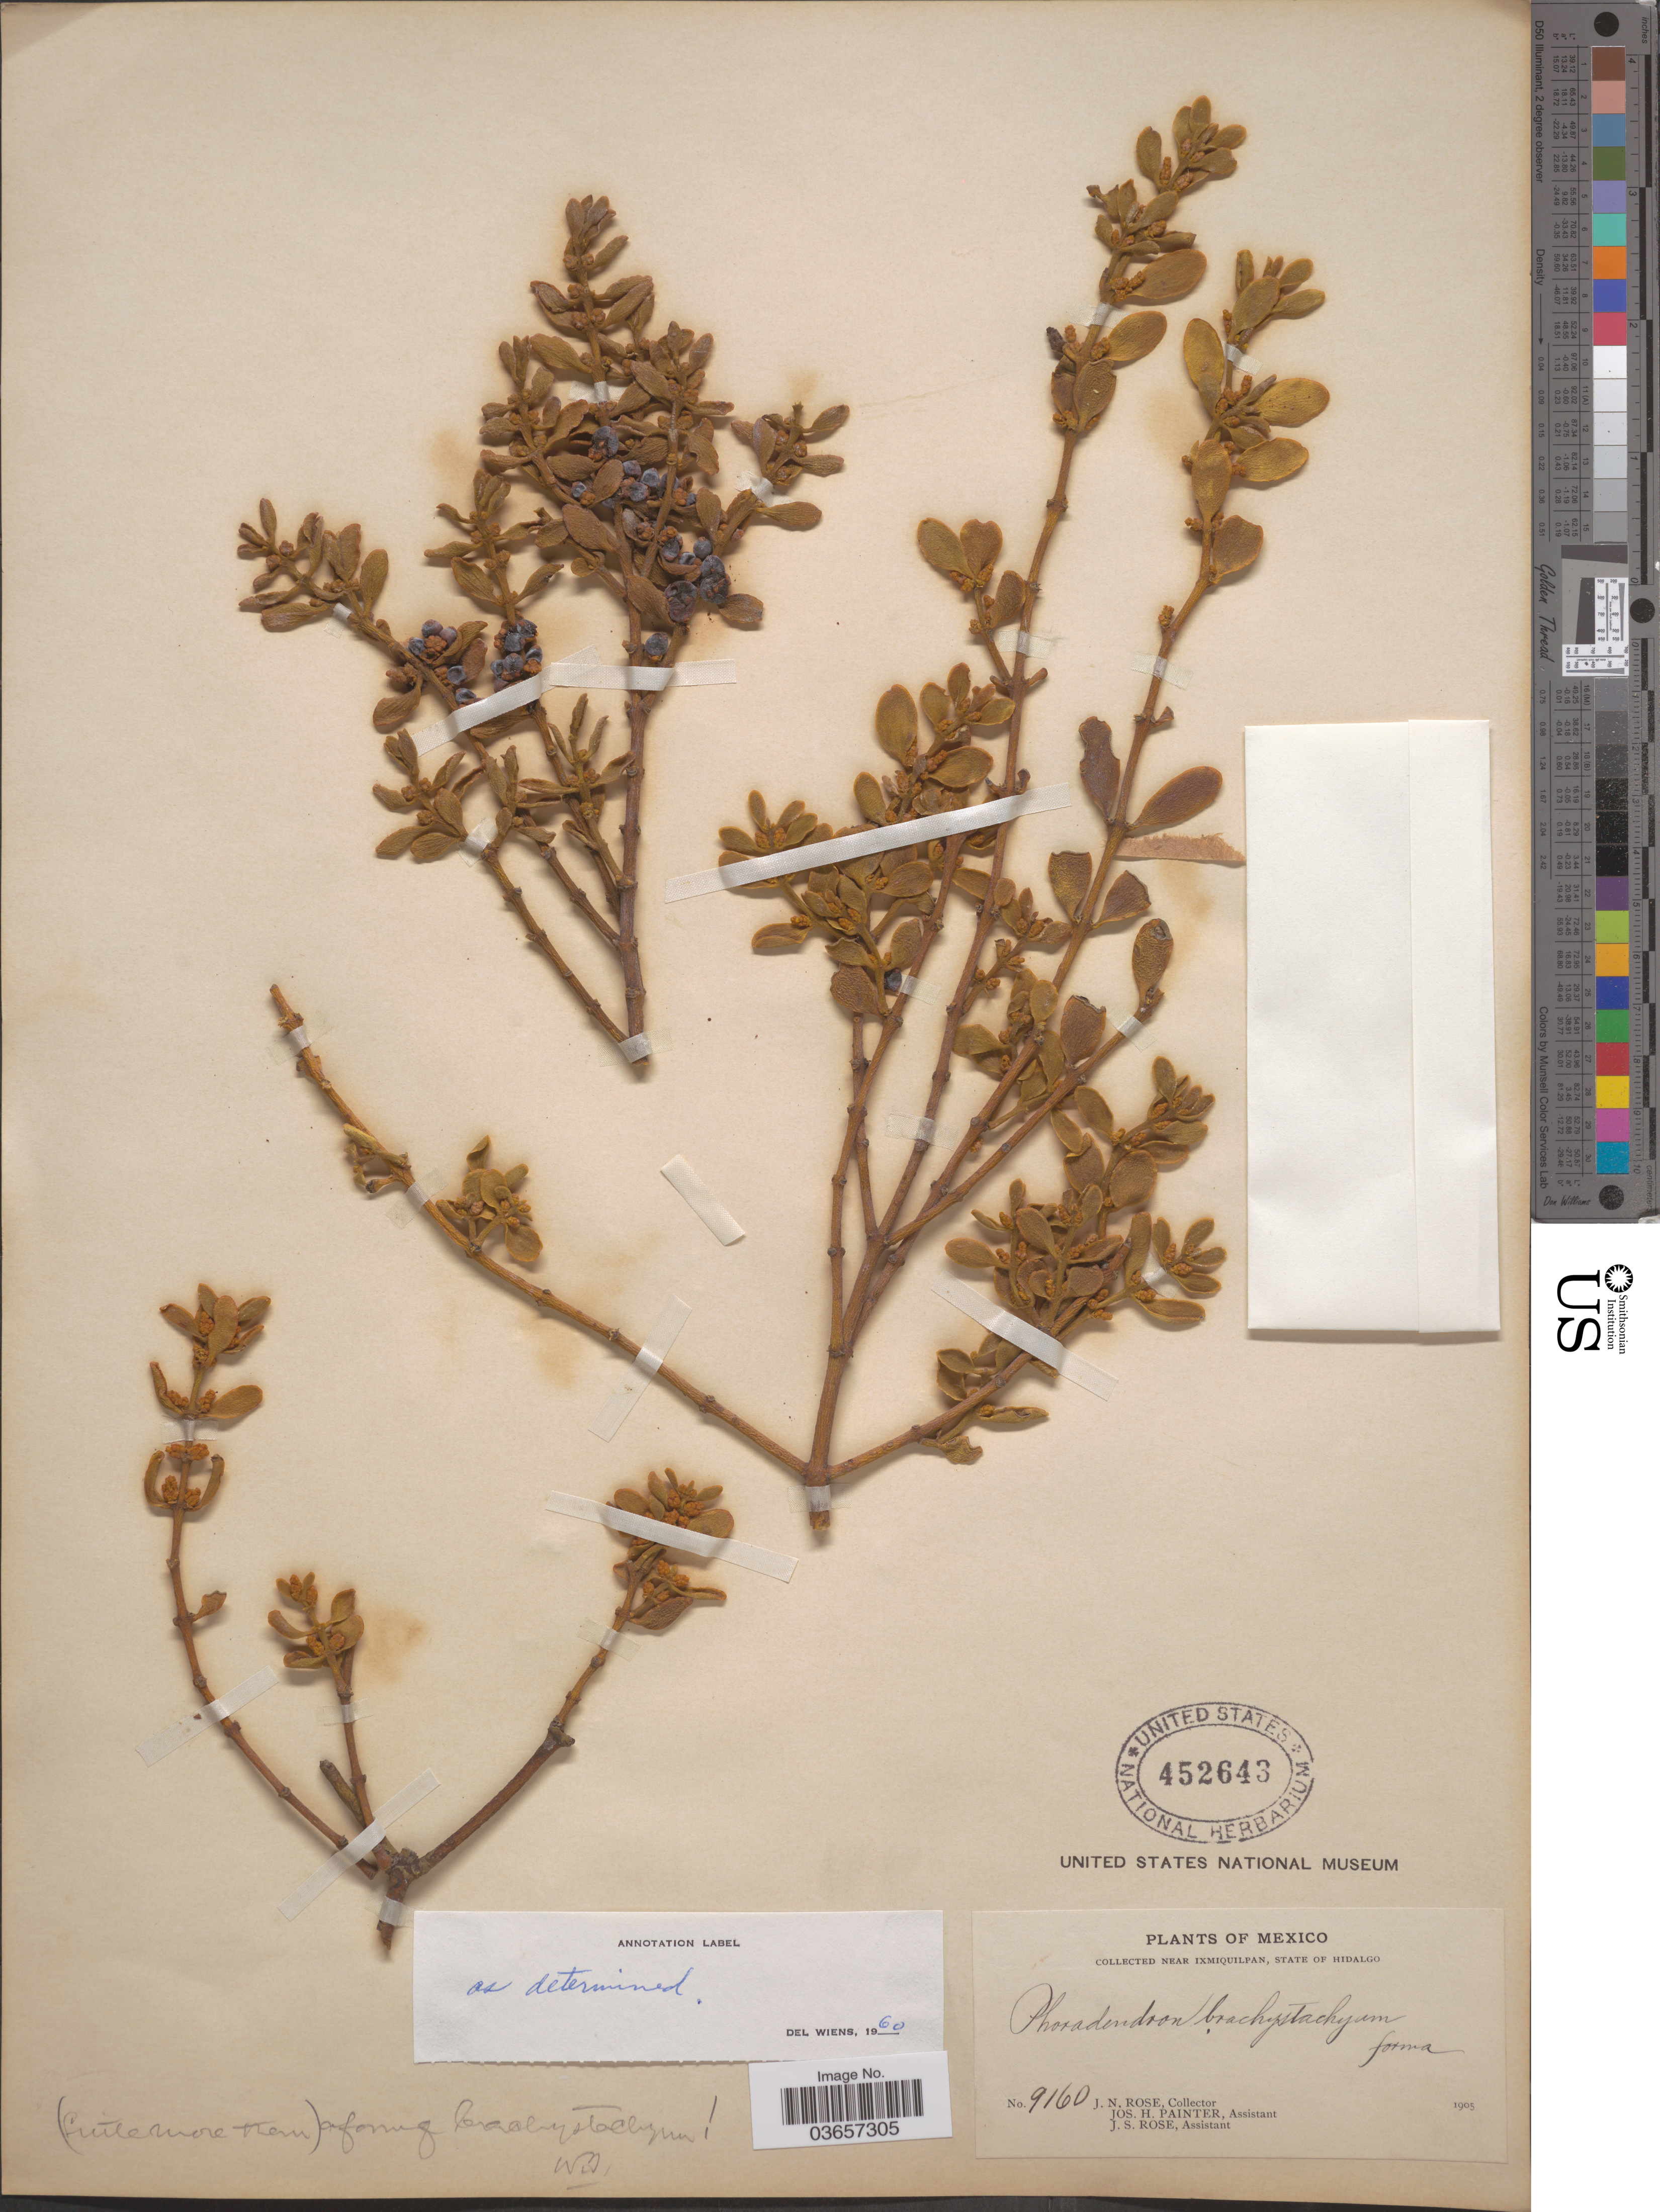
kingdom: Plantae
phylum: Tracheophyta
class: Magnoliopsida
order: Santalales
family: Viscaceae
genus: Phoradendron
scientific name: Phoradendron brachystachyum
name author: (DC.) Oliv.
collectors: J. N. Rose, J. H. Painter & J. S. Rose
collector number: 9160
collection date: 1905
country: Mexico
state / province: Hidalgo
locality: Near Ixmiquilpan.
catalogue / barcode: US 452643